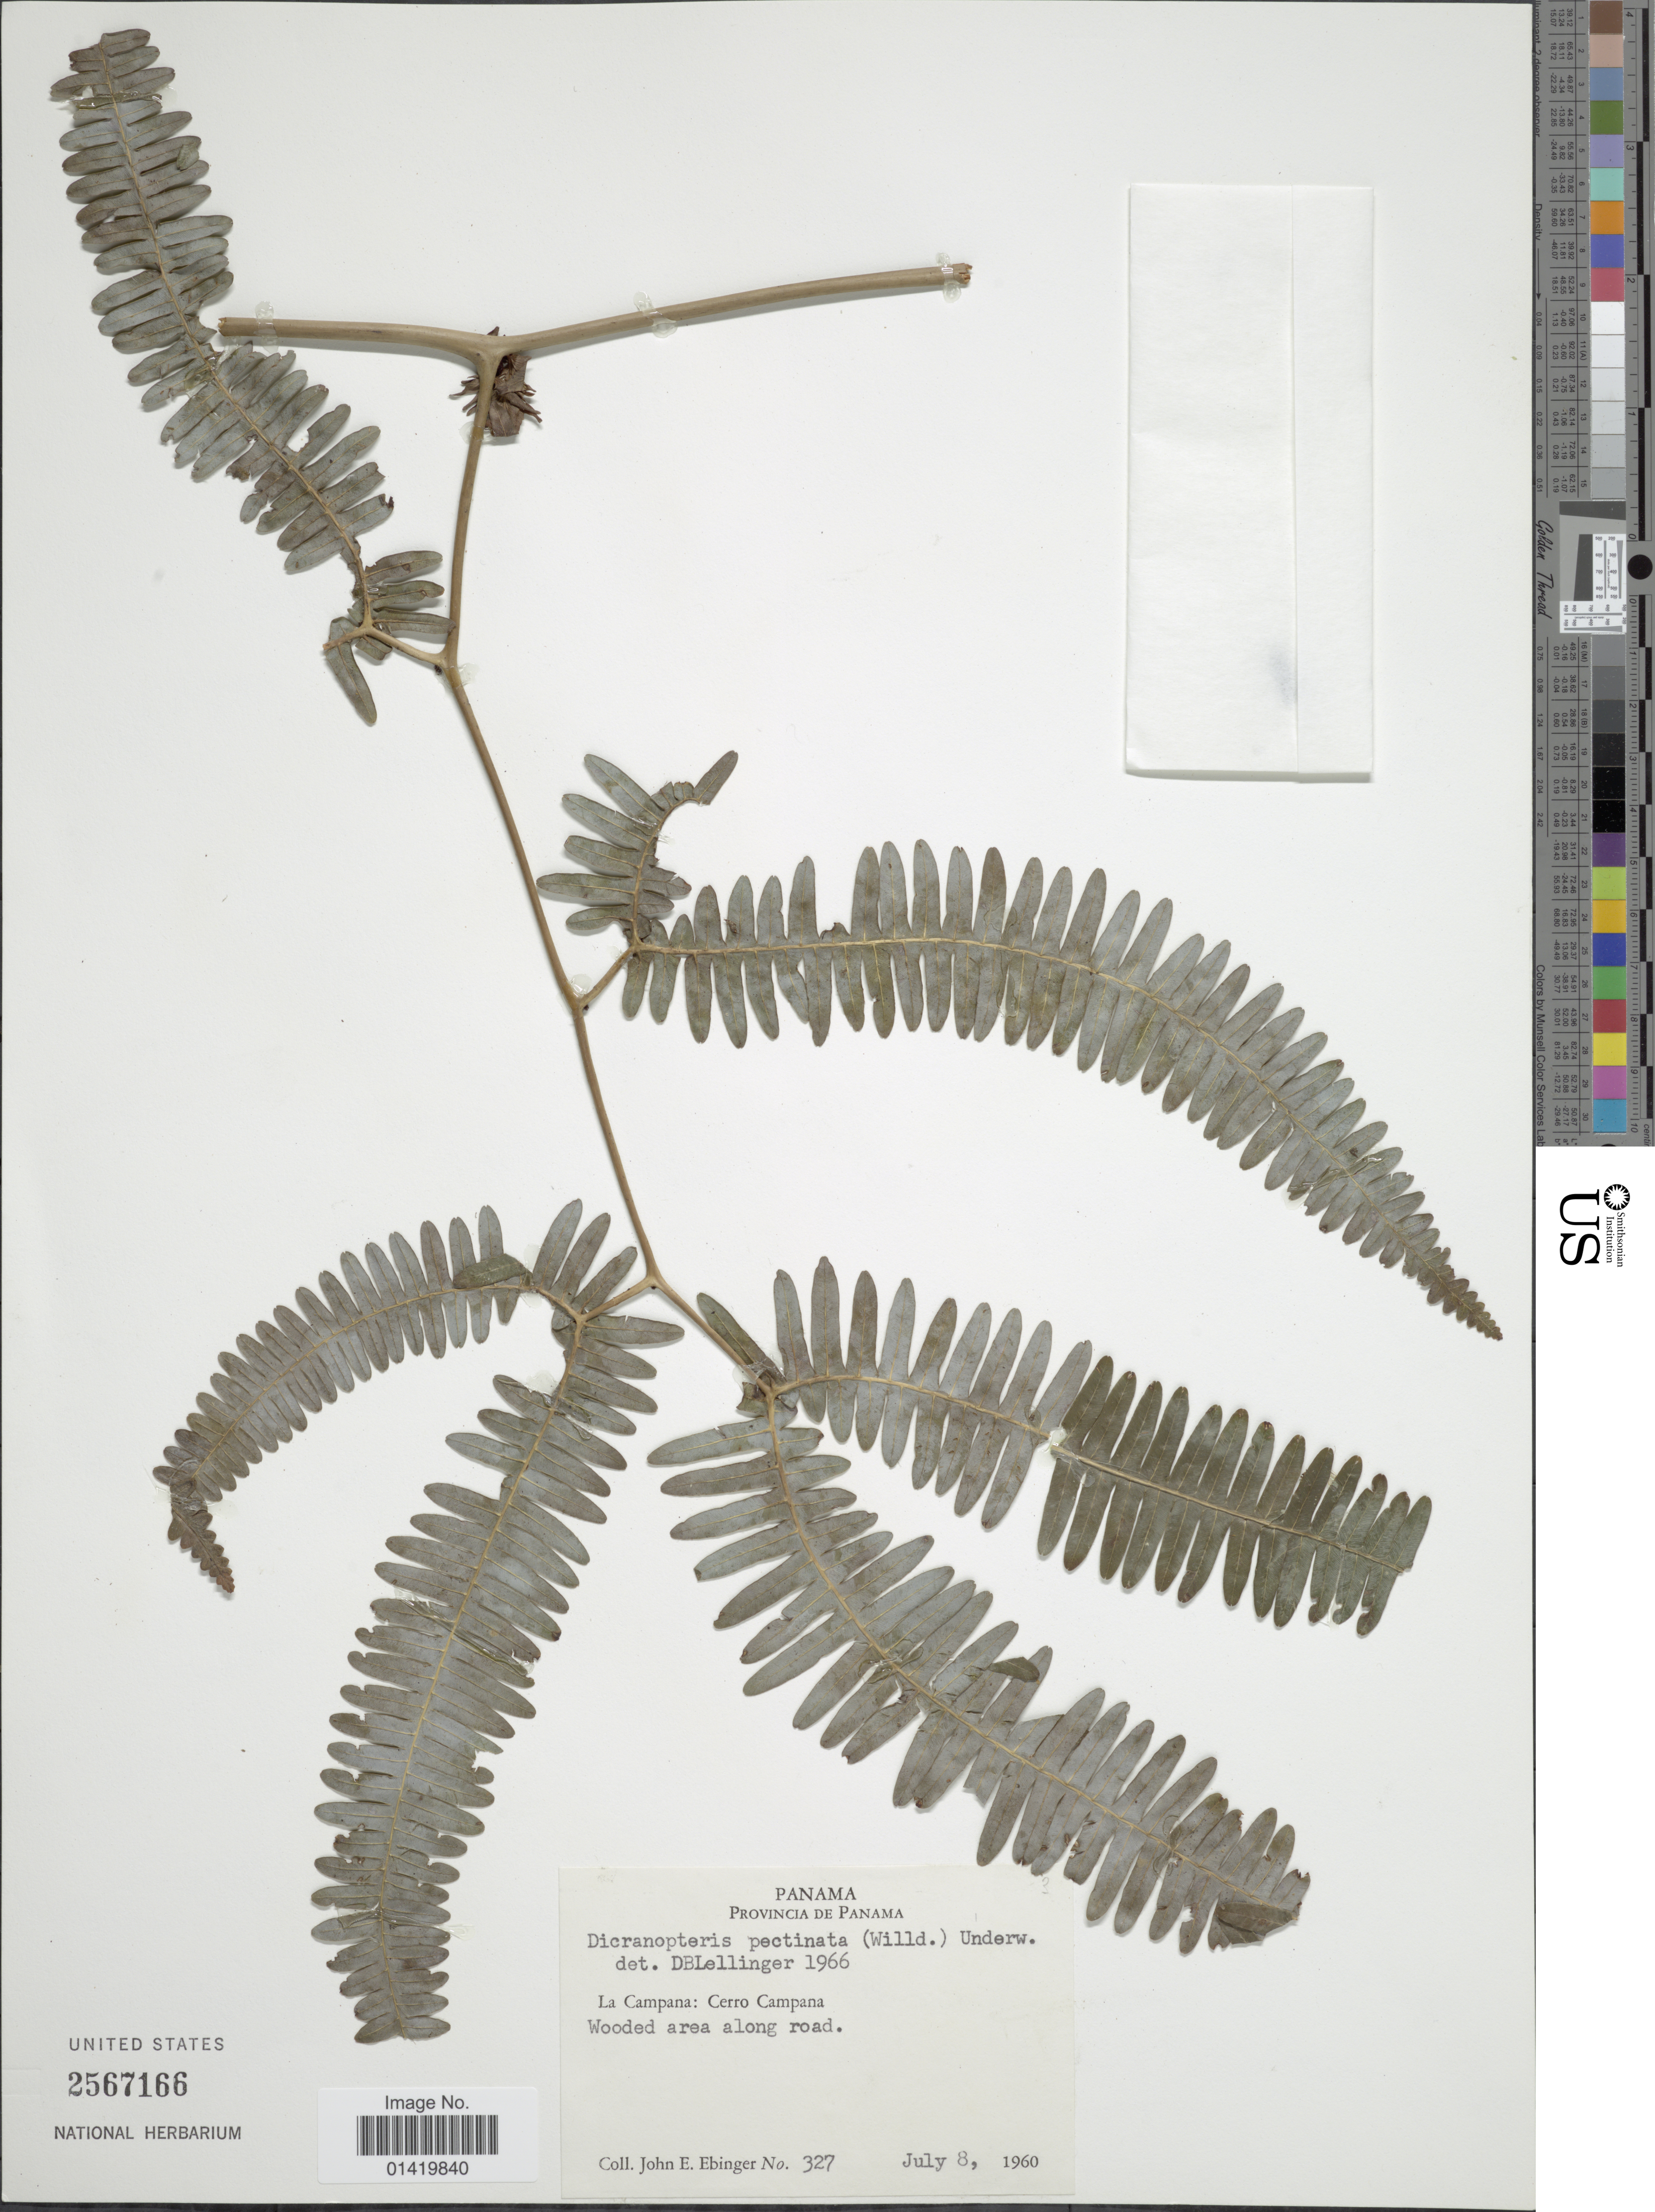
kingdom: Plantae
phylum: Tracheophyta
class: Polypodiopsida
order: Gleicheniales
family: Gleicheniaceae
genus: Gleichenella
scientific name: Gleichenella pectinata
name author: (Willd.) Ching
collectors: J. Ebinger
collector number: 327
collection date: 1960-07-08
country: Panama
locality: Panama, Provincia de Panama, La Campana: Cerro Campana, Wooded area along road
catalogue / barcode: US 2567166